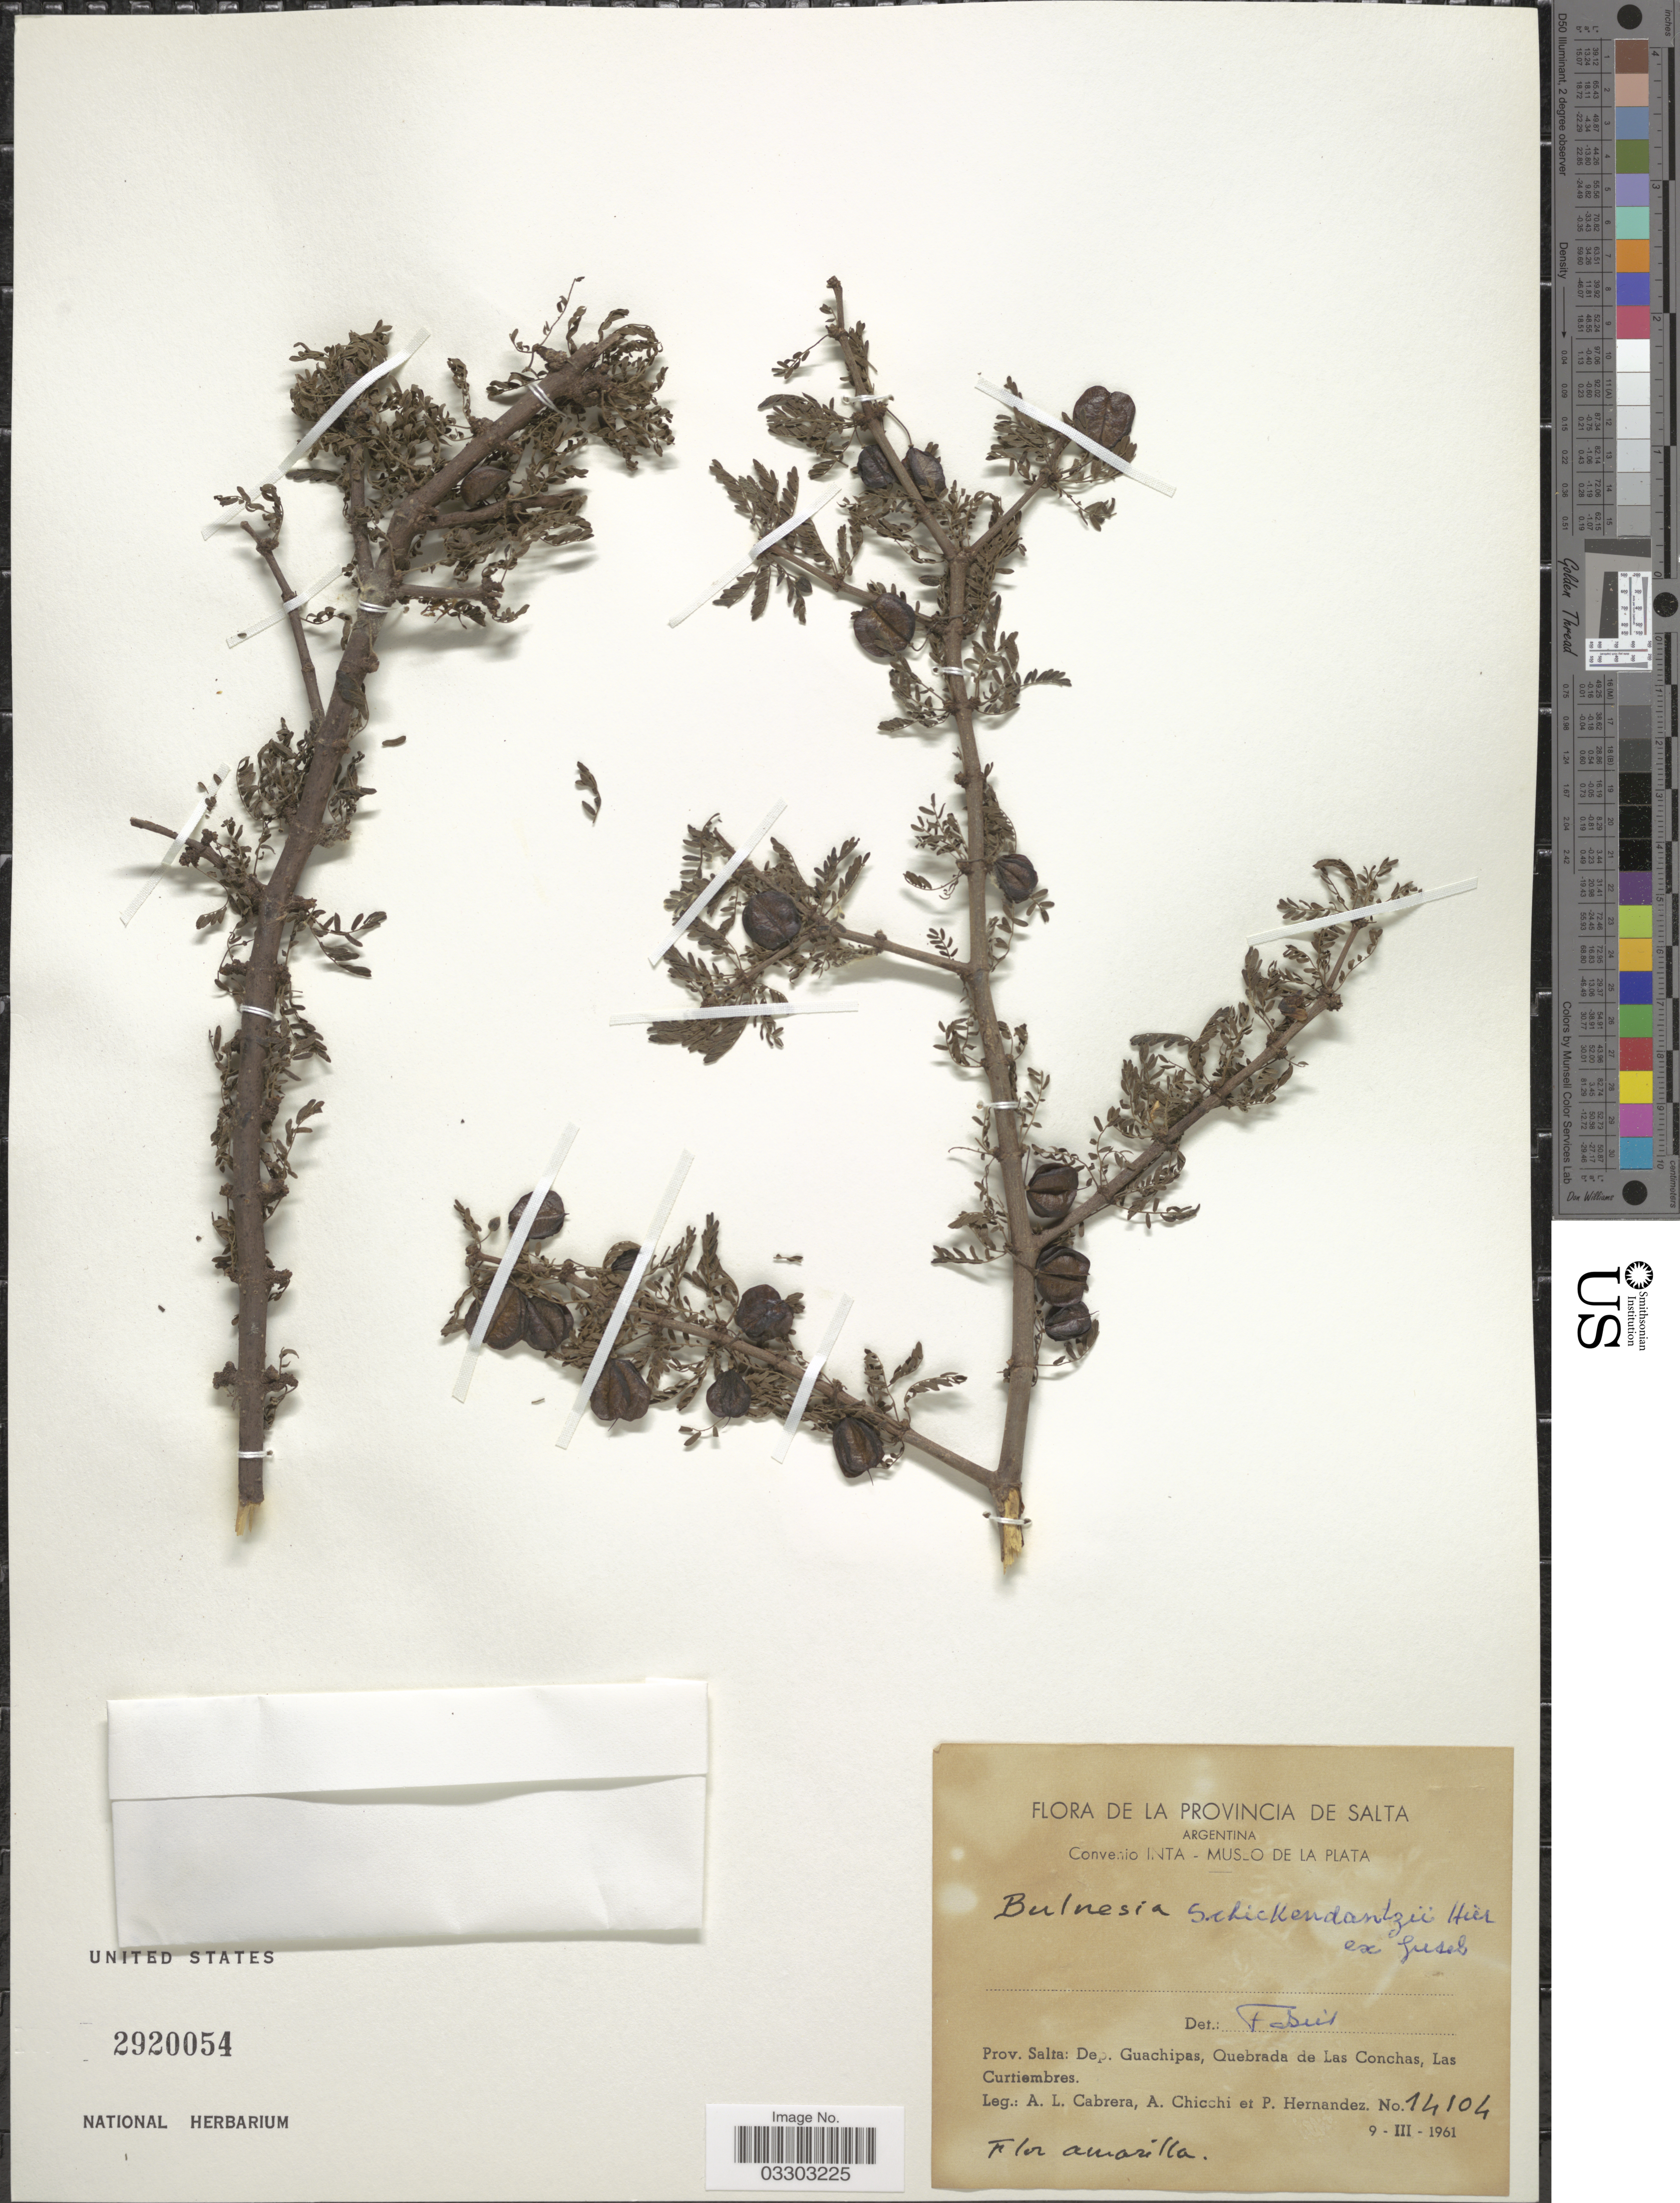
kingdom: Plantae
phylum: Tracheophyta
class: Magnoliopsida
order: Zygophyllales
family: Zygophyllaceae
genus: Bulnesia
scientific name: Bulnesia schichendanzii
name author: Hieron. ex Griseb.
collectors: A. L. Cabrera, A. Chicchi & P. Hernandez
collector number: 14104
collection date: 1961-03-09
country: Argentina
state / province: Salta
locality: Dep. Guachipas, Quebrad de Las Conchas, Las Curtiembres.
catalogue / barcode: US 2920054